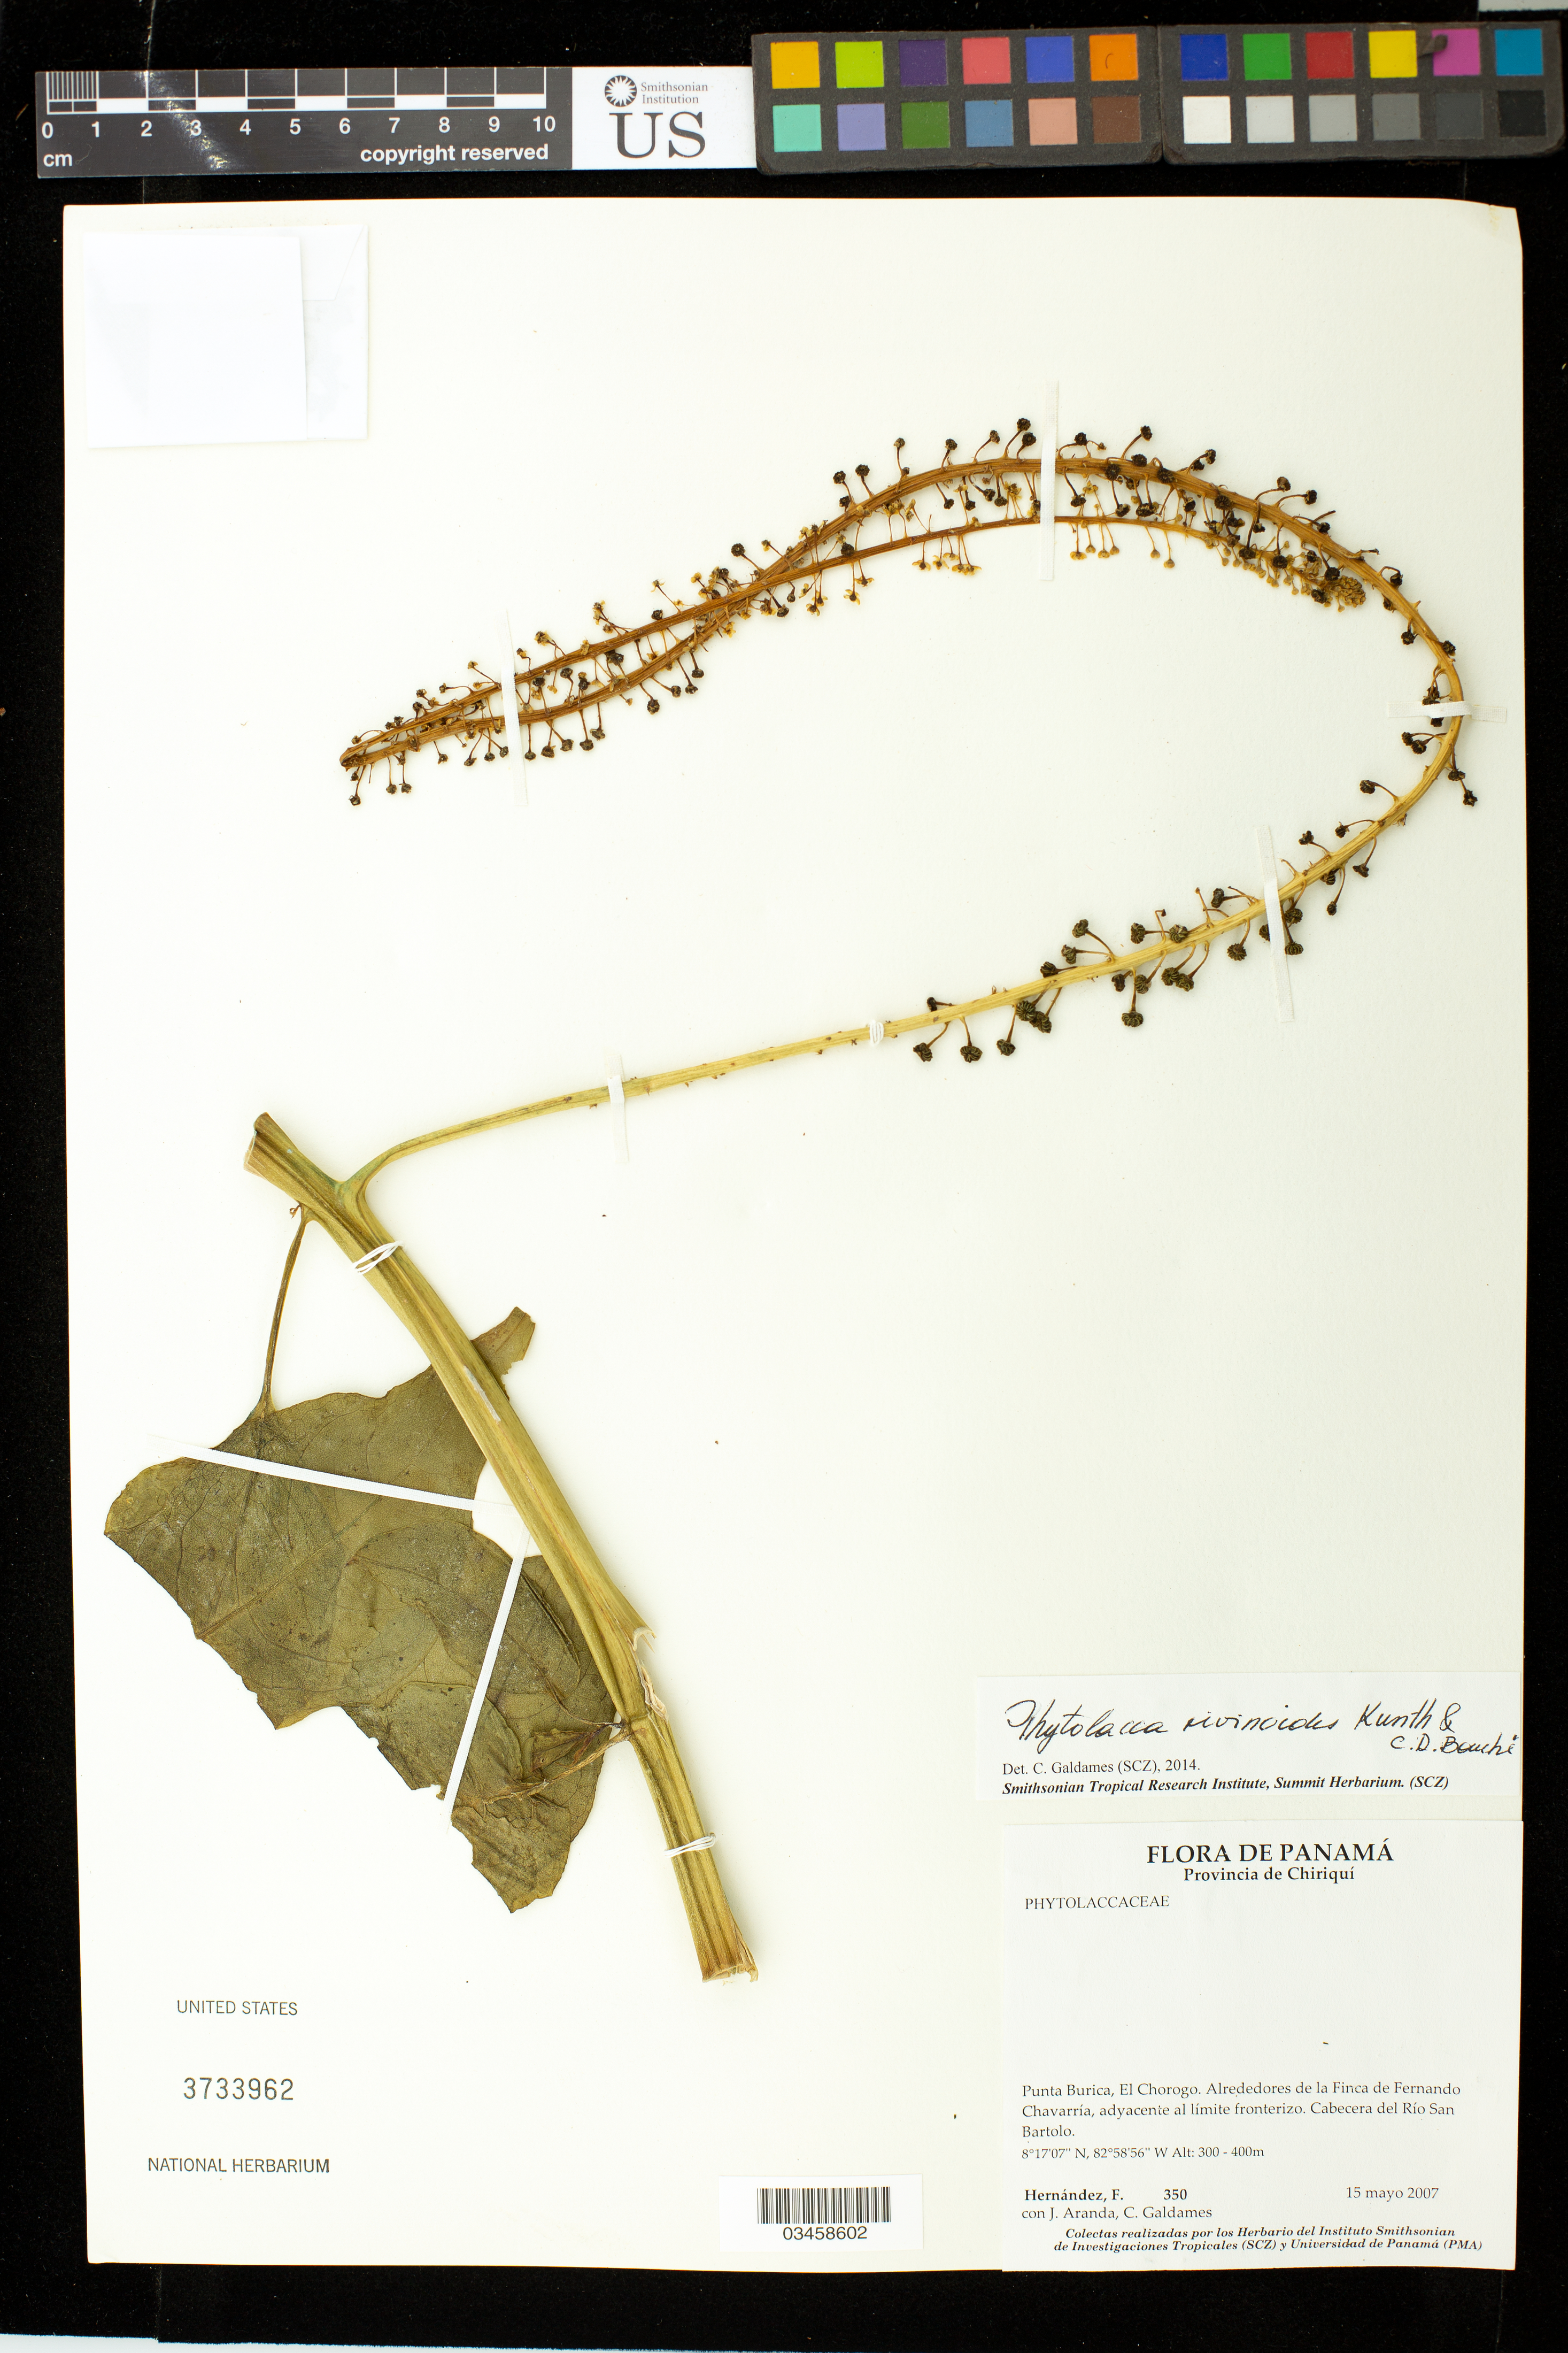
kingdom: Plantae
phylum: Tracheophyta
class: Magnoliopsida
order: Caryophyllales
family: Phytolaccaceae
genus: Phytolacca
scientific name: Phytolacca rivinoides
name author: Kunth & C.D. Bouché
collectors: F. Hernandez, J. Aranda & C. Galdames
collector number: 350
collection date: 2007-05-15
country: Panama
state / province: Chiriquí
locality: Punta Burica, El Chorogo. Alrededores de la Finca de Fernando Chavarría, adyacente al límite fonterizo. Cabecera del Río San Bartolo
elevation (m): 300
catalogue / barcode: US 3733962